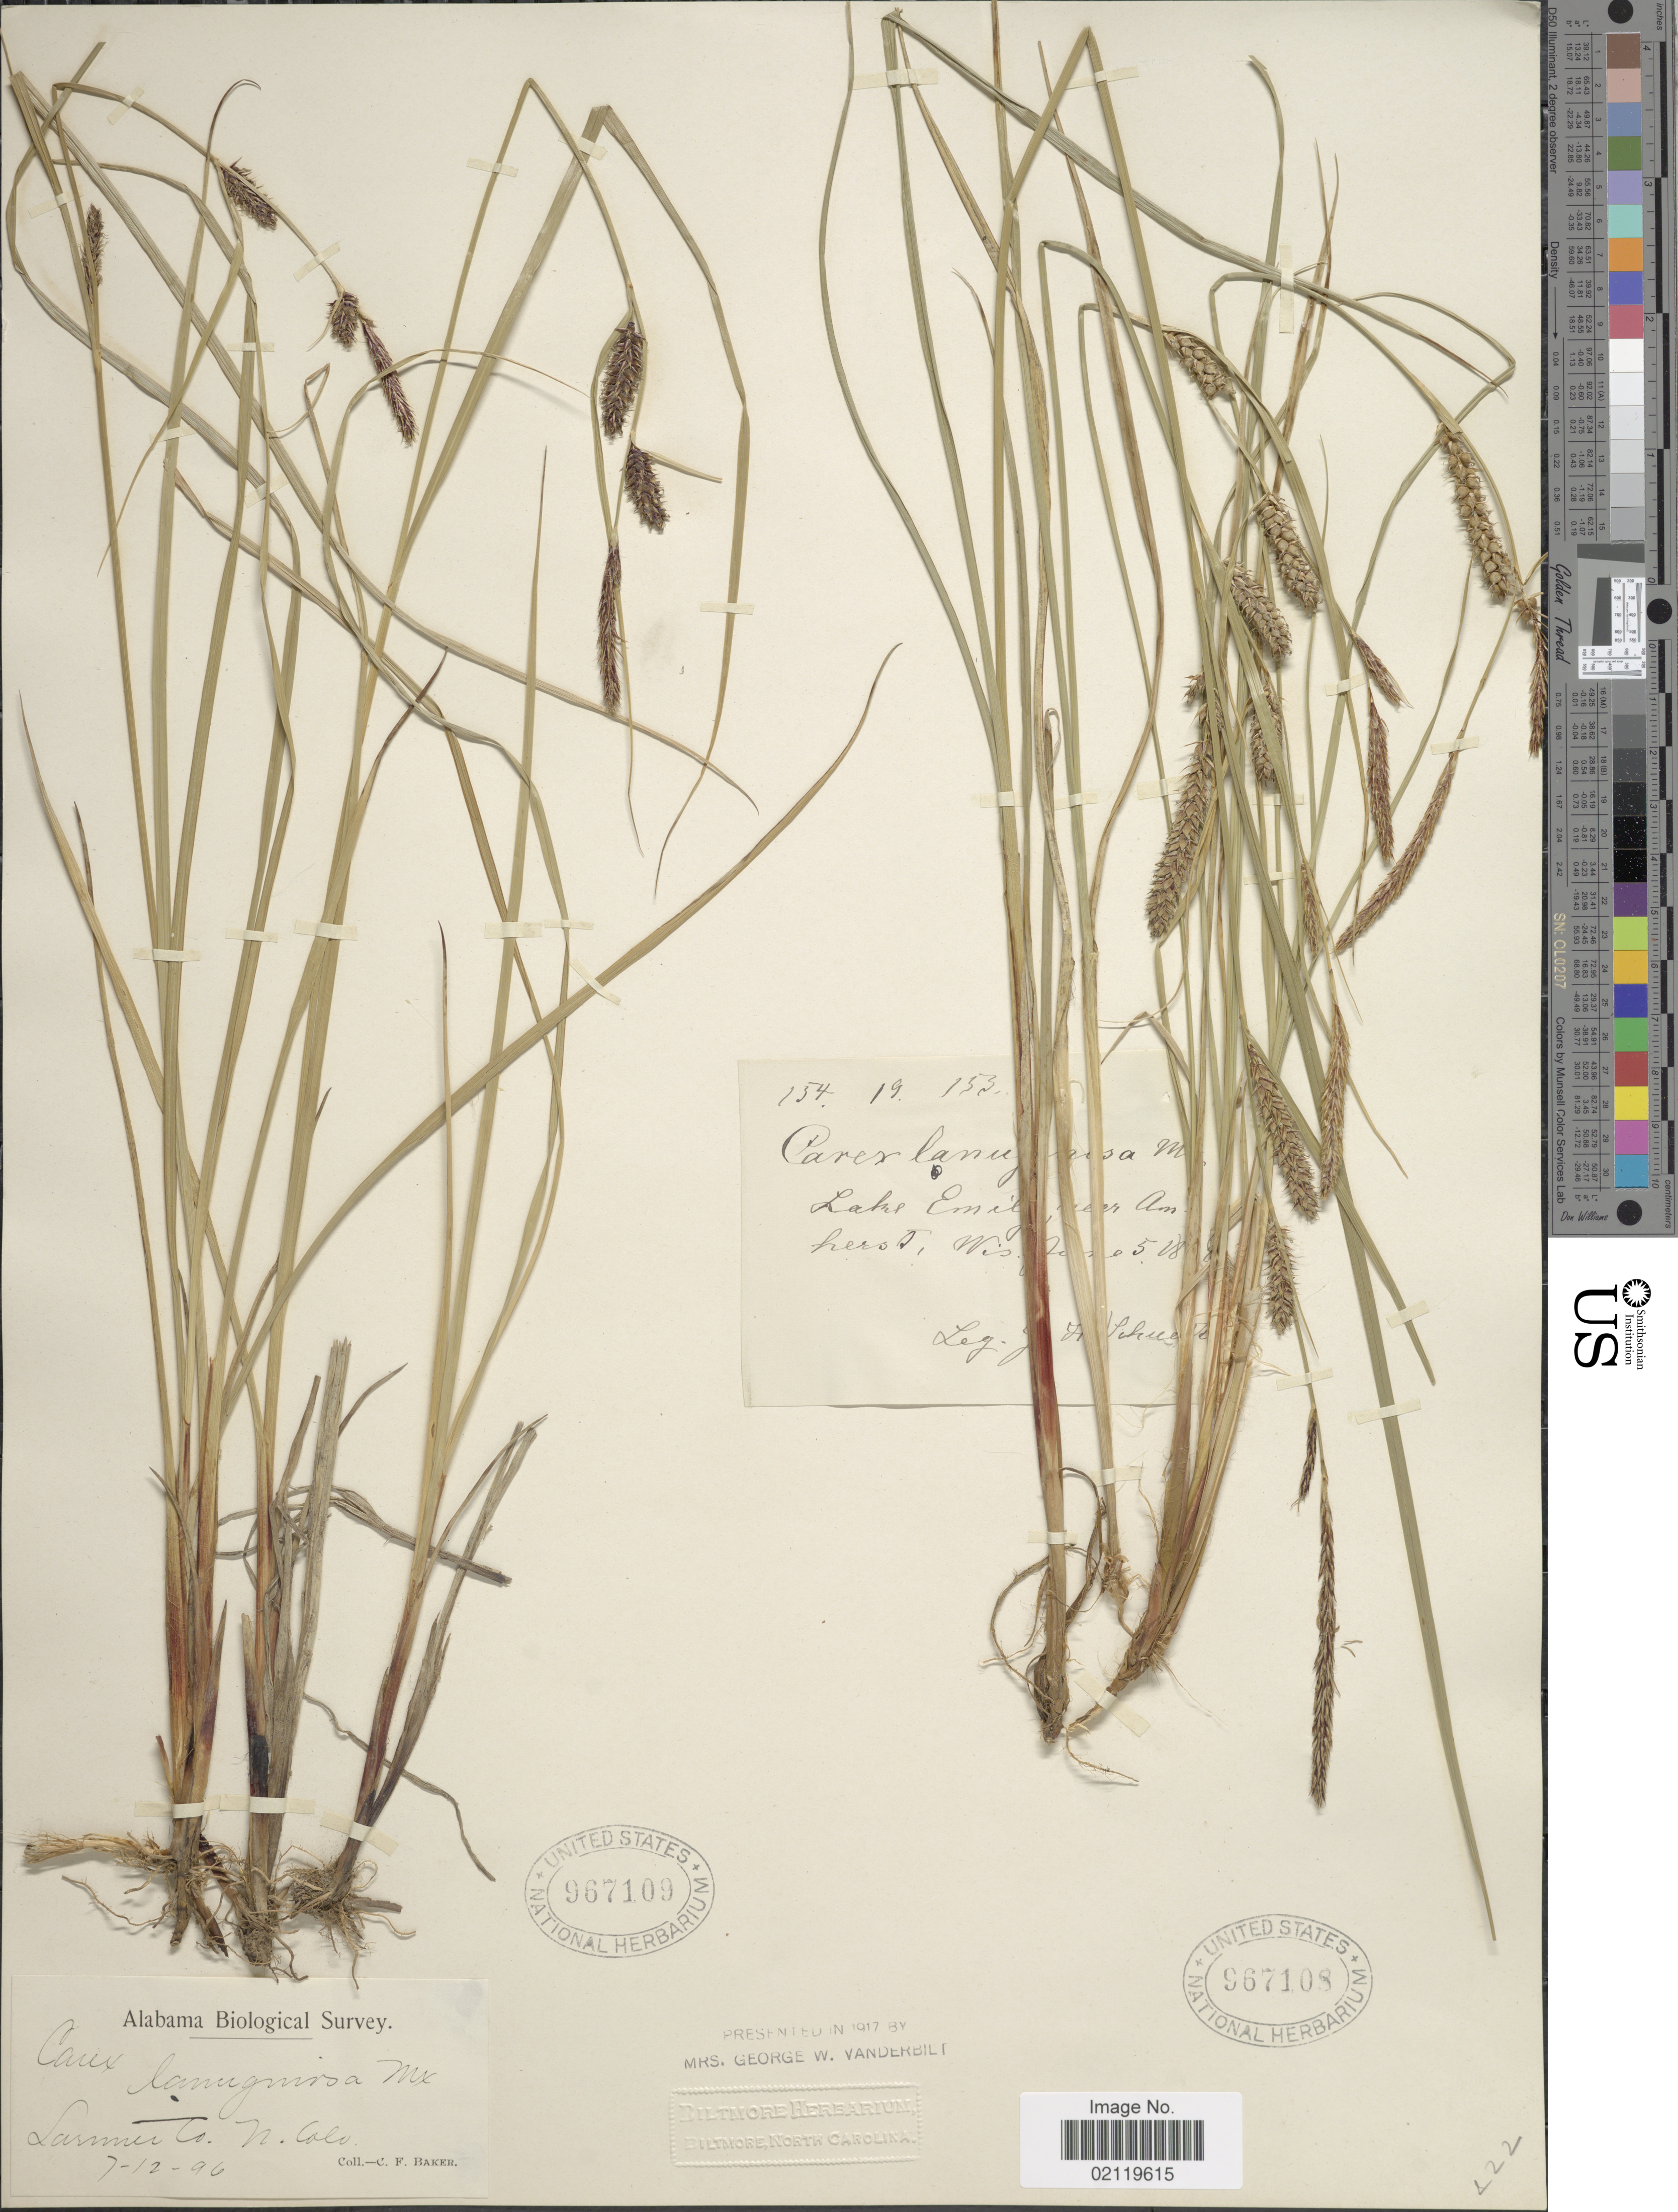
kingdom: Plantae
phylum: Tracheophyta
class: Liliopsida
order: Poales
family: Cyperaceae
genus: Carex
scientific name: Carex pellita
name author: Muhl. ex Willd.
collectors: J. H. Schuette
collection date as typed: Transcribed d/m/y: 5/6/18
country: United States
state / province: Wisconsin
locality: Lake Emily near Amherst, Wis.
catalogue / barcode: US 967108-2